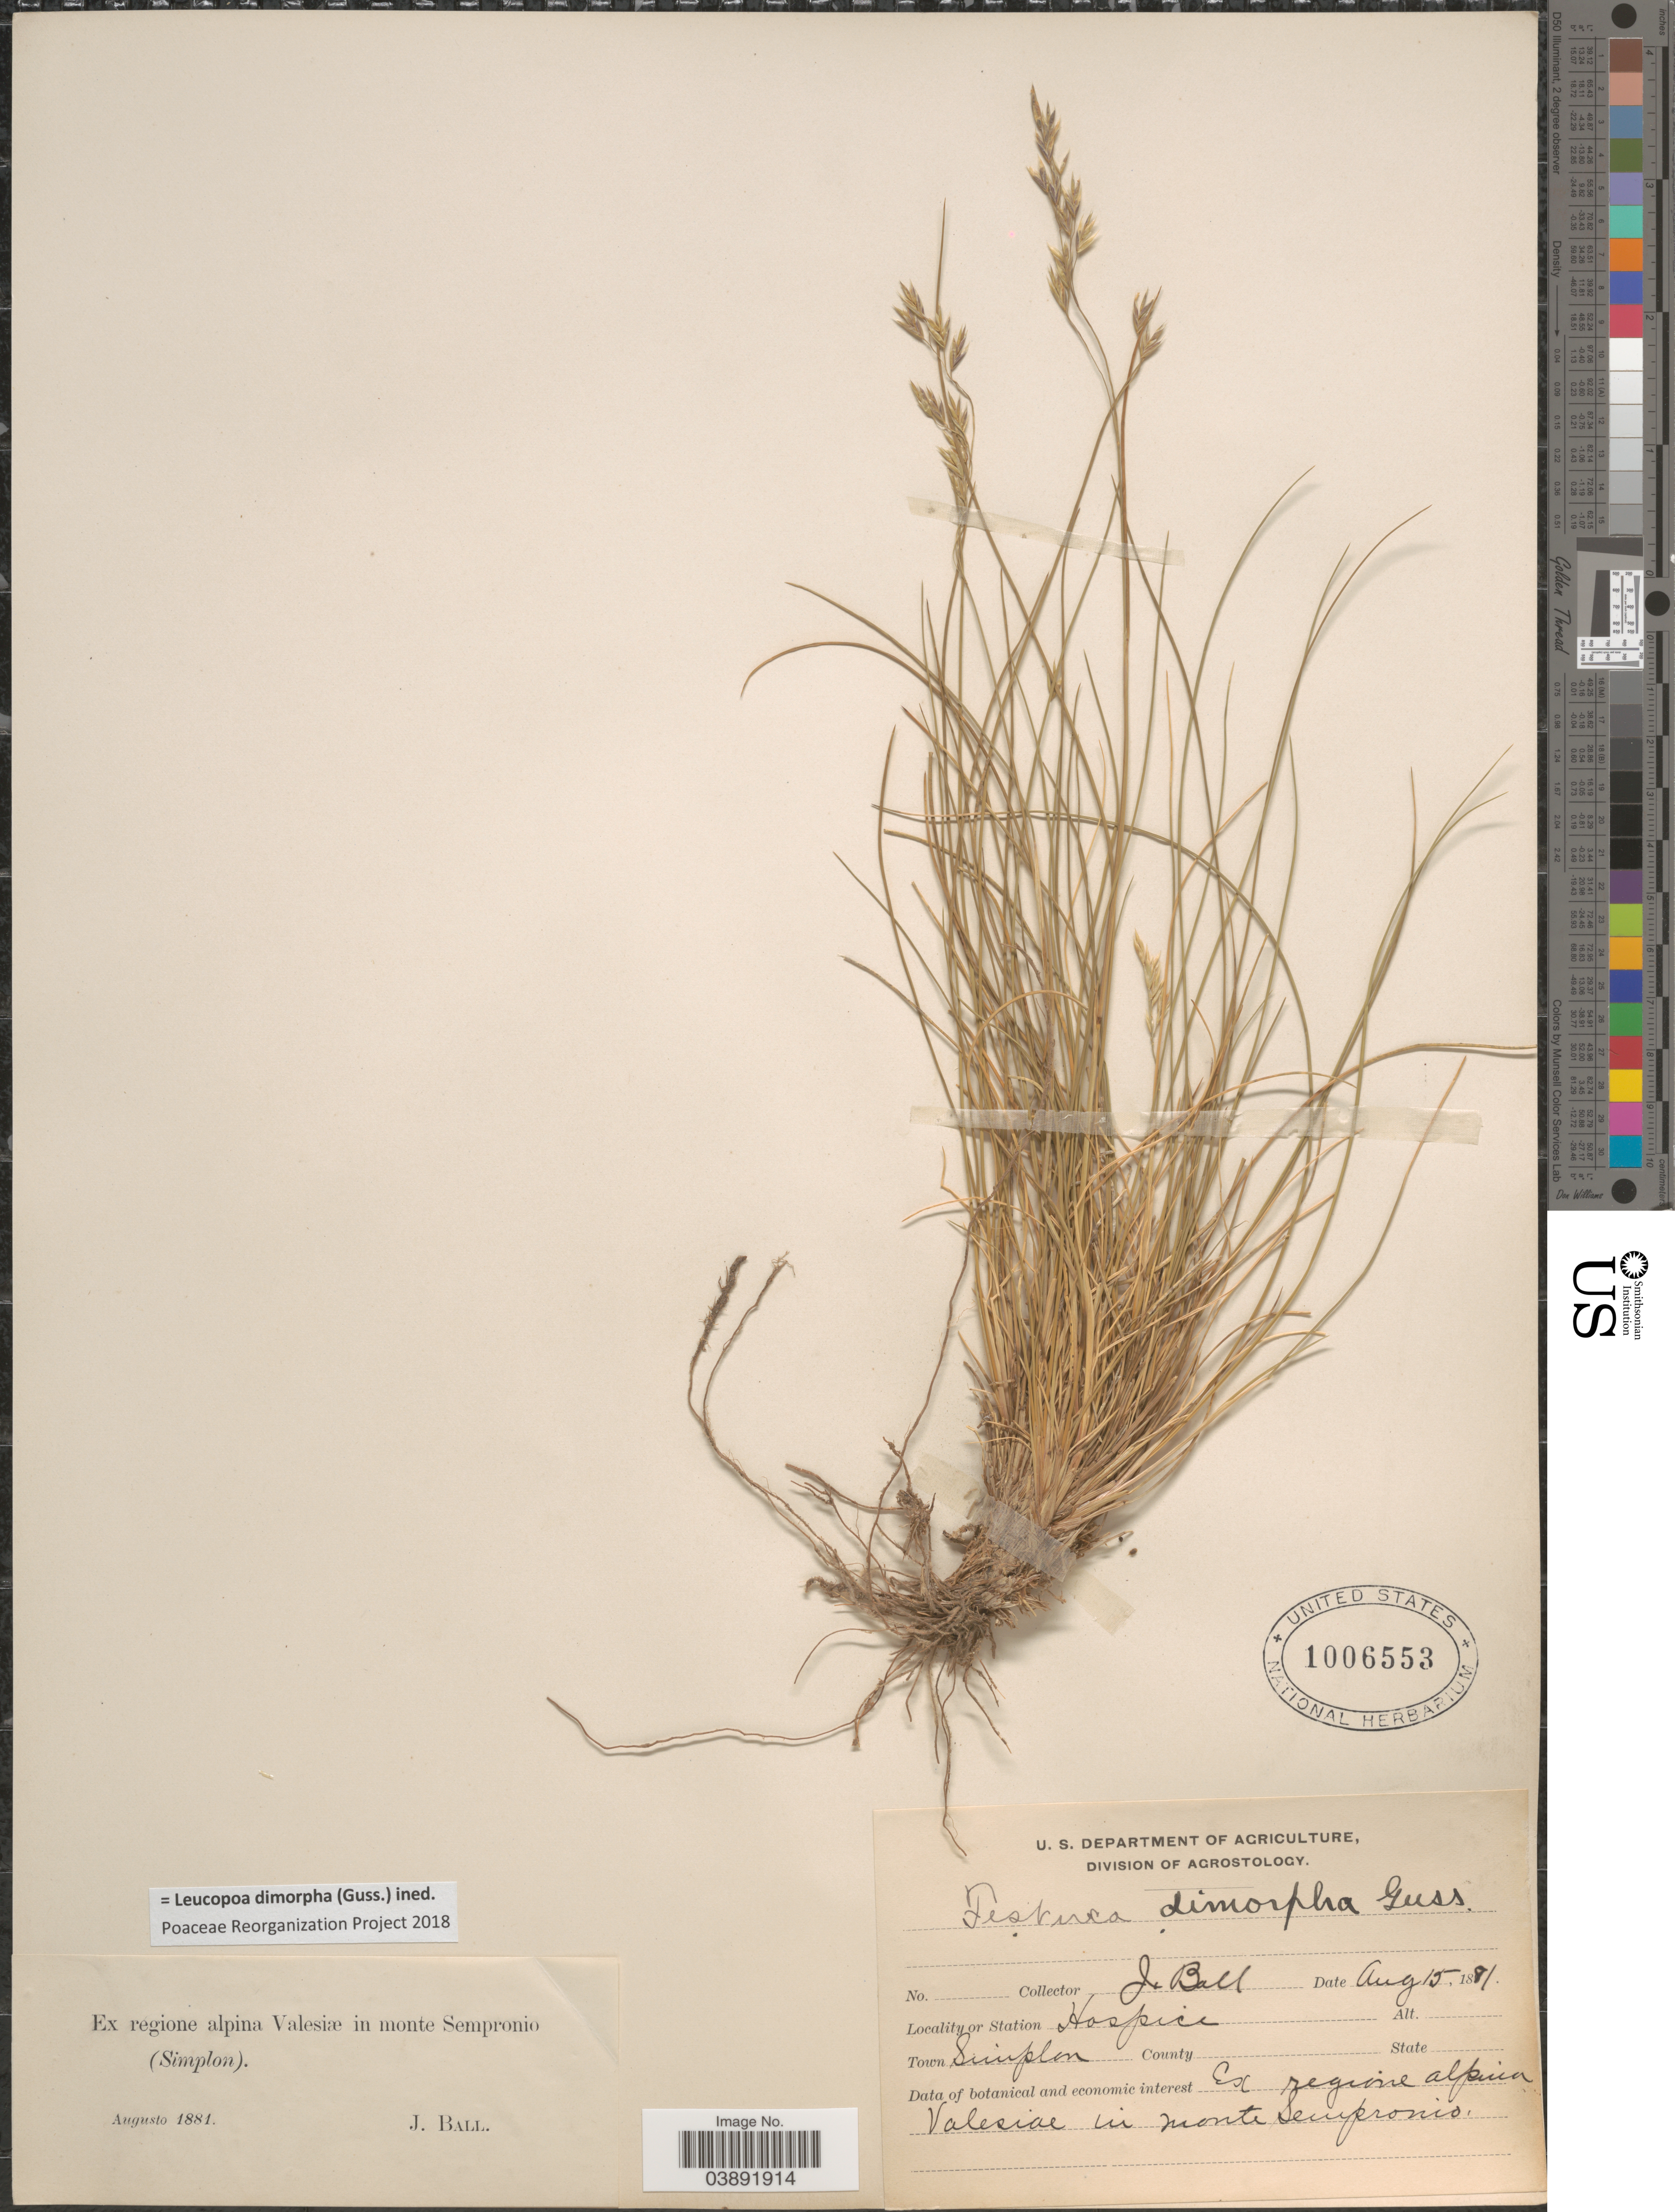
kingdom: Plantae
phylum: Tracheophyta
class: Liliopsida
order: Poales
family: Poaceae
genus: Leucopoa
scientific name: Leucopoa dimorpha ined.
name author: (Gussone)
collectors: J. Ball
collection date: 1881-08-15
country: Switzerland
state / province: Valais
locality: Ex regione alpina Valesiæ in monte Sempronio (Simplon). Hospice. Town Simplon.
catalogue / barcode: US 1006553